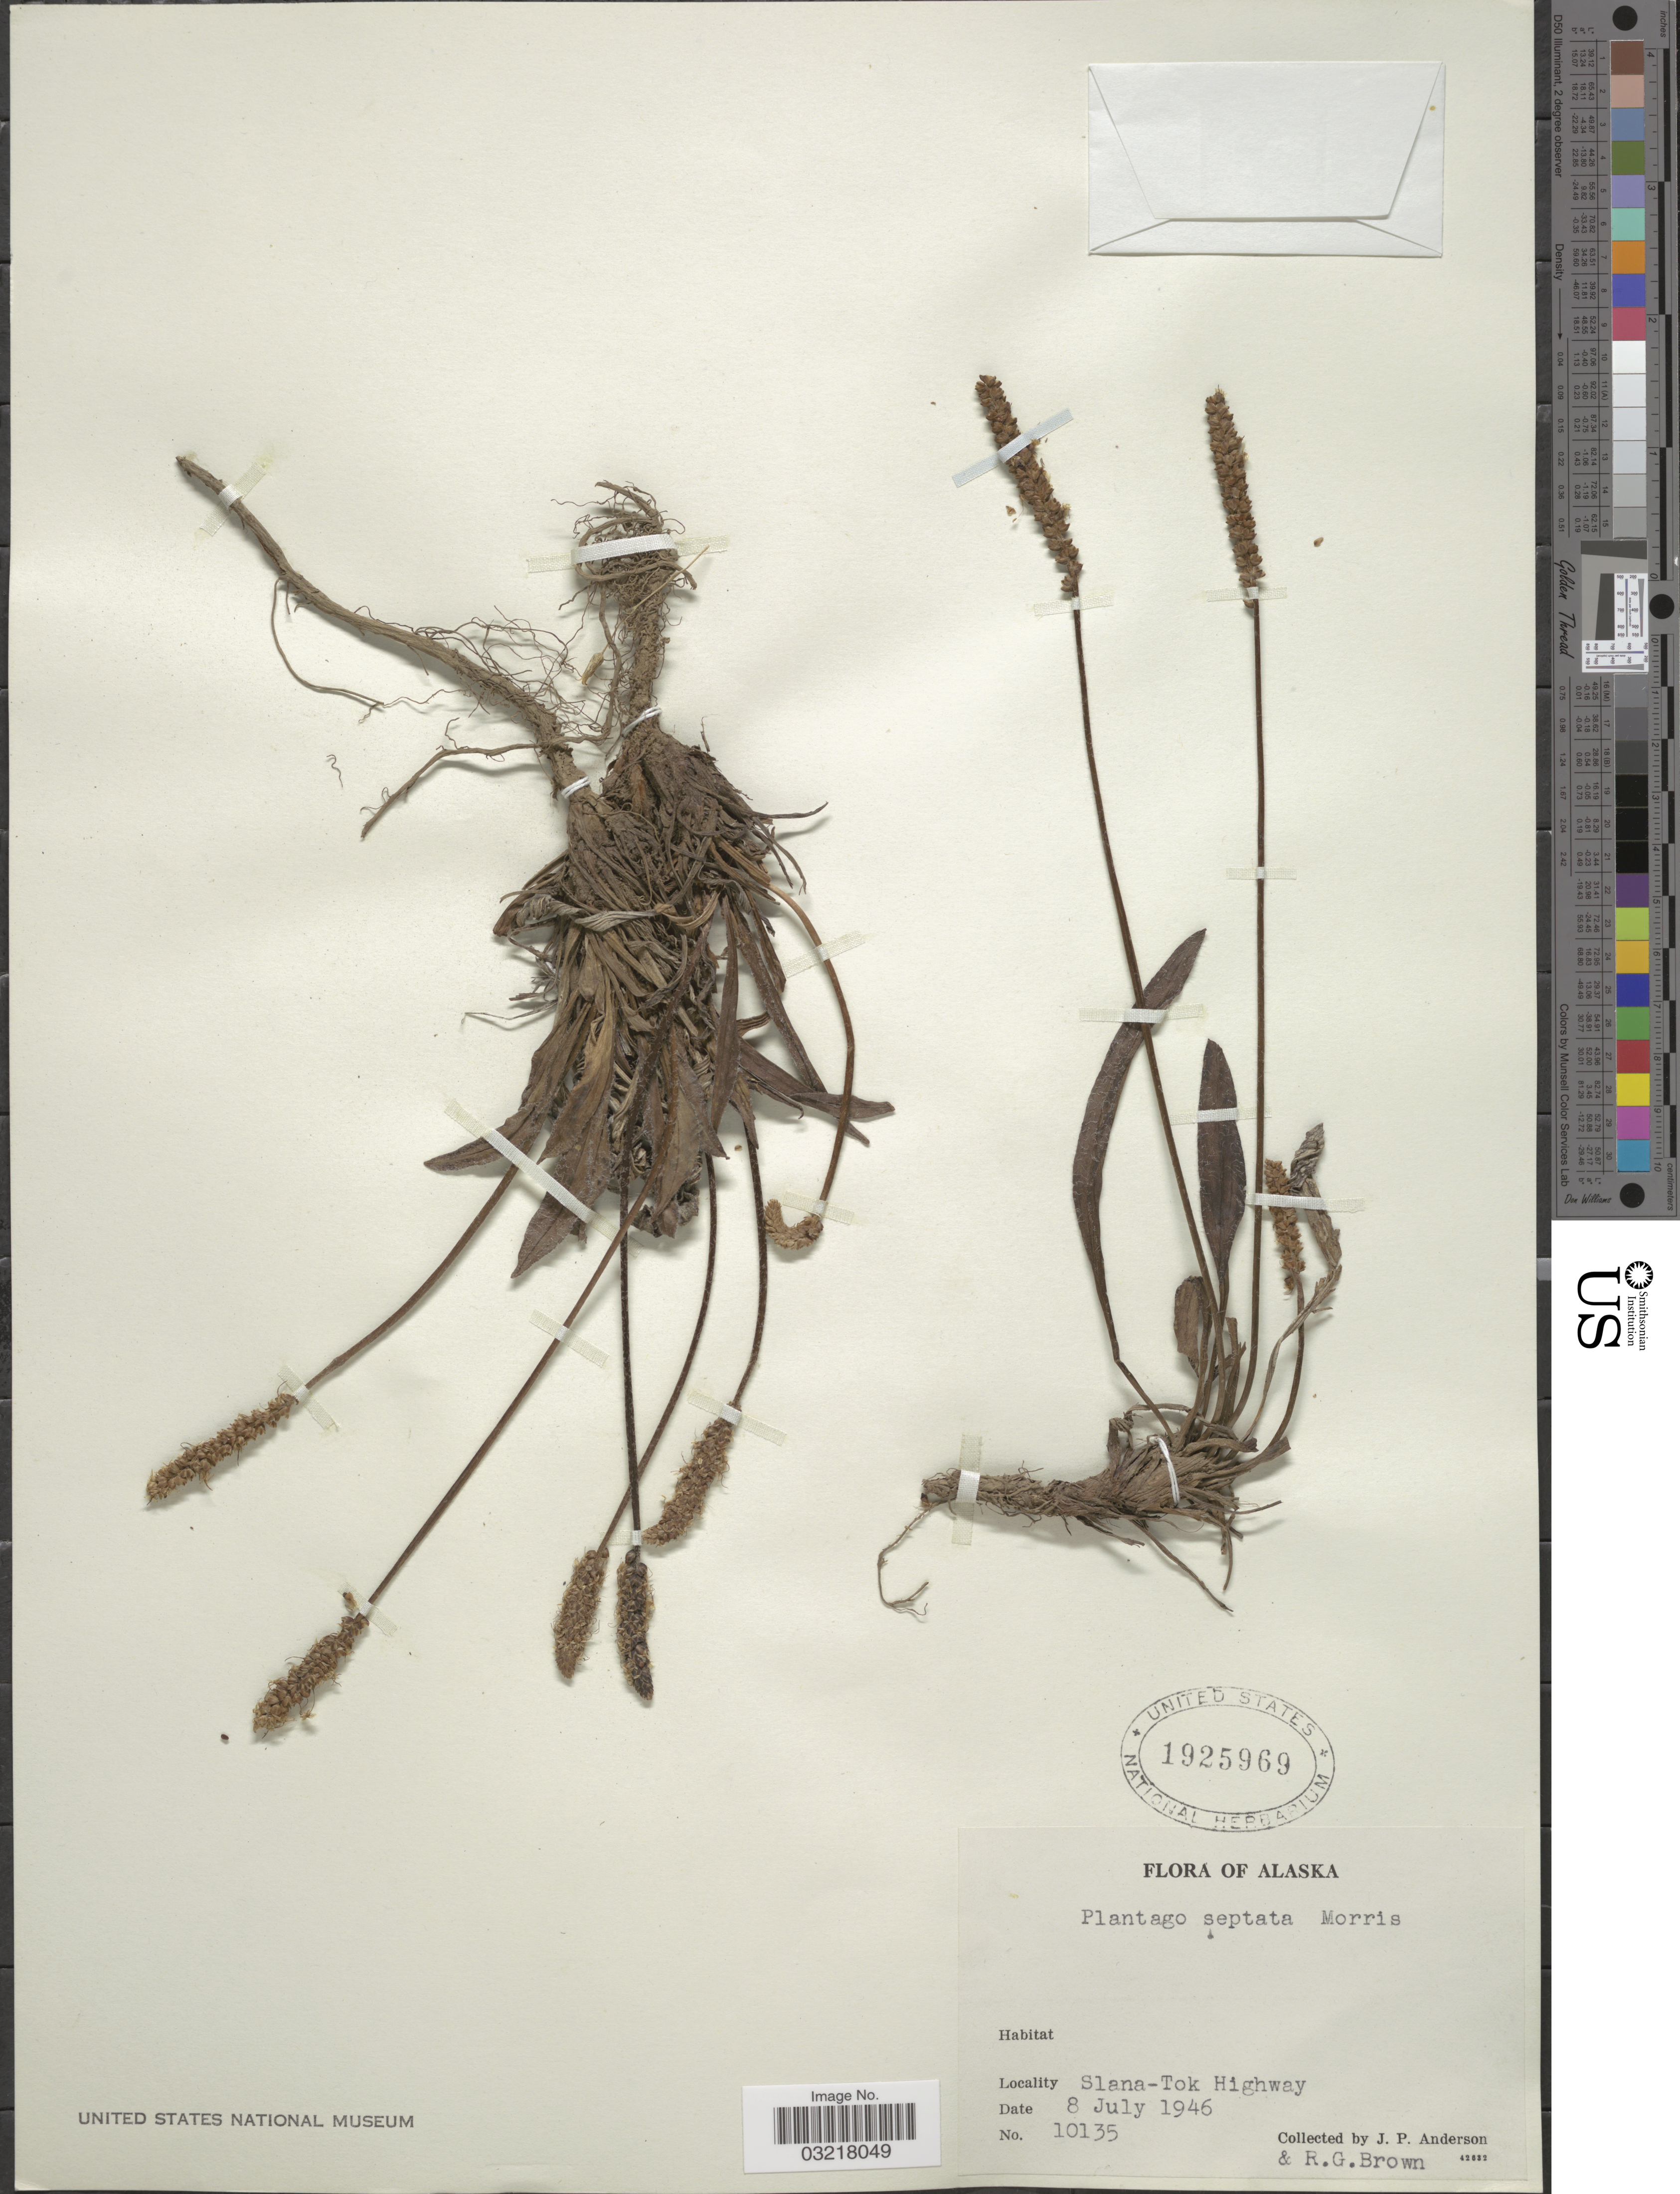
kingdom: Plantae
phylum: Tracheophyta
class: Magnoliopsida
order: Lamiales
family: Plantaginaceae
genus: Plantago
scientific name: Plantago canescens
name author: Adams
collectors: J. P. Anderson & R. G. Brown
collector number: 10135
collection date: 1946-07-08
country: United States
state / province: Alaska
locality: Slana-Tok Highway.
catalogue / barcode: US 1925969